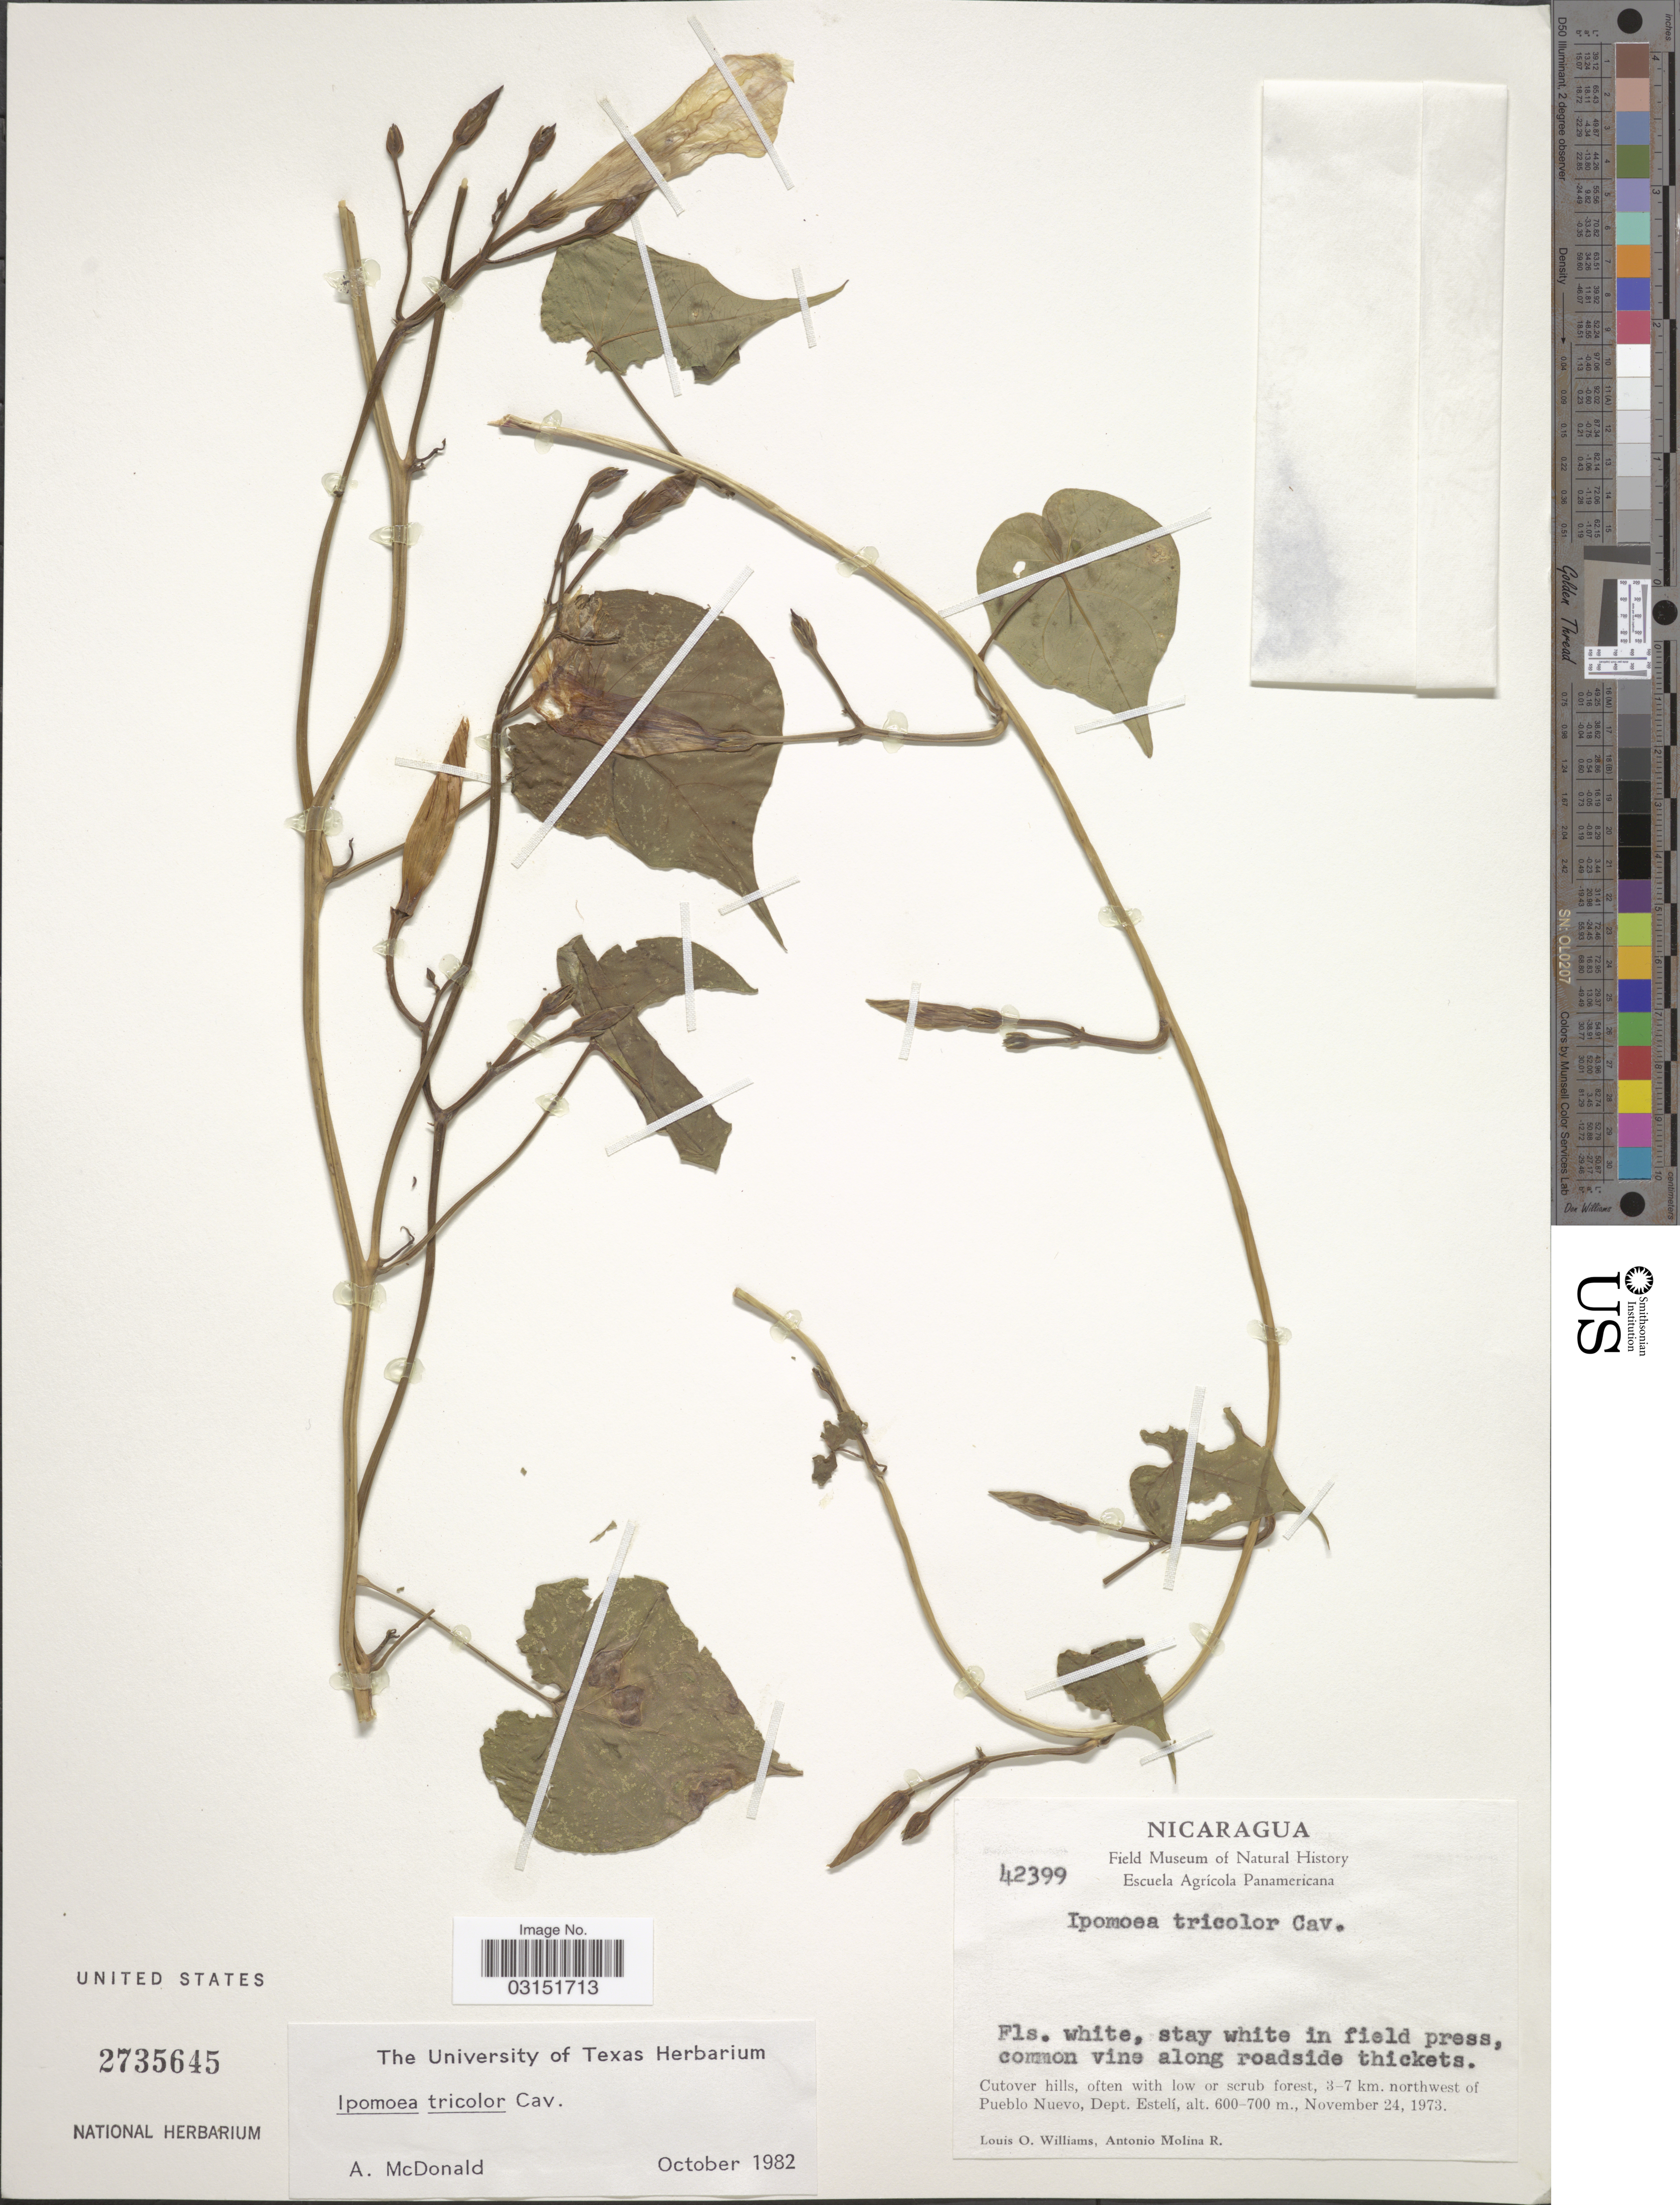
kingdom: Plantae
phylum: Tracheophyta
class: Magnoliopsida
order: Solanales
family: Convolvulaceae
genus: Ipomoea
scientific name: Ipomoea tricolor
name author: Cav.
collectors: L. O. Williams & A. Molina R.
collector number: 42399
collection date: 1973-11-24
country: Nicaragua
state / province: Esteli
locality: Cutover hills, 3-7 km. northwest of Pueblo Nuevo, Dept. Estelí.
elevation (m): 600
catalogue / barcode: US 2735645